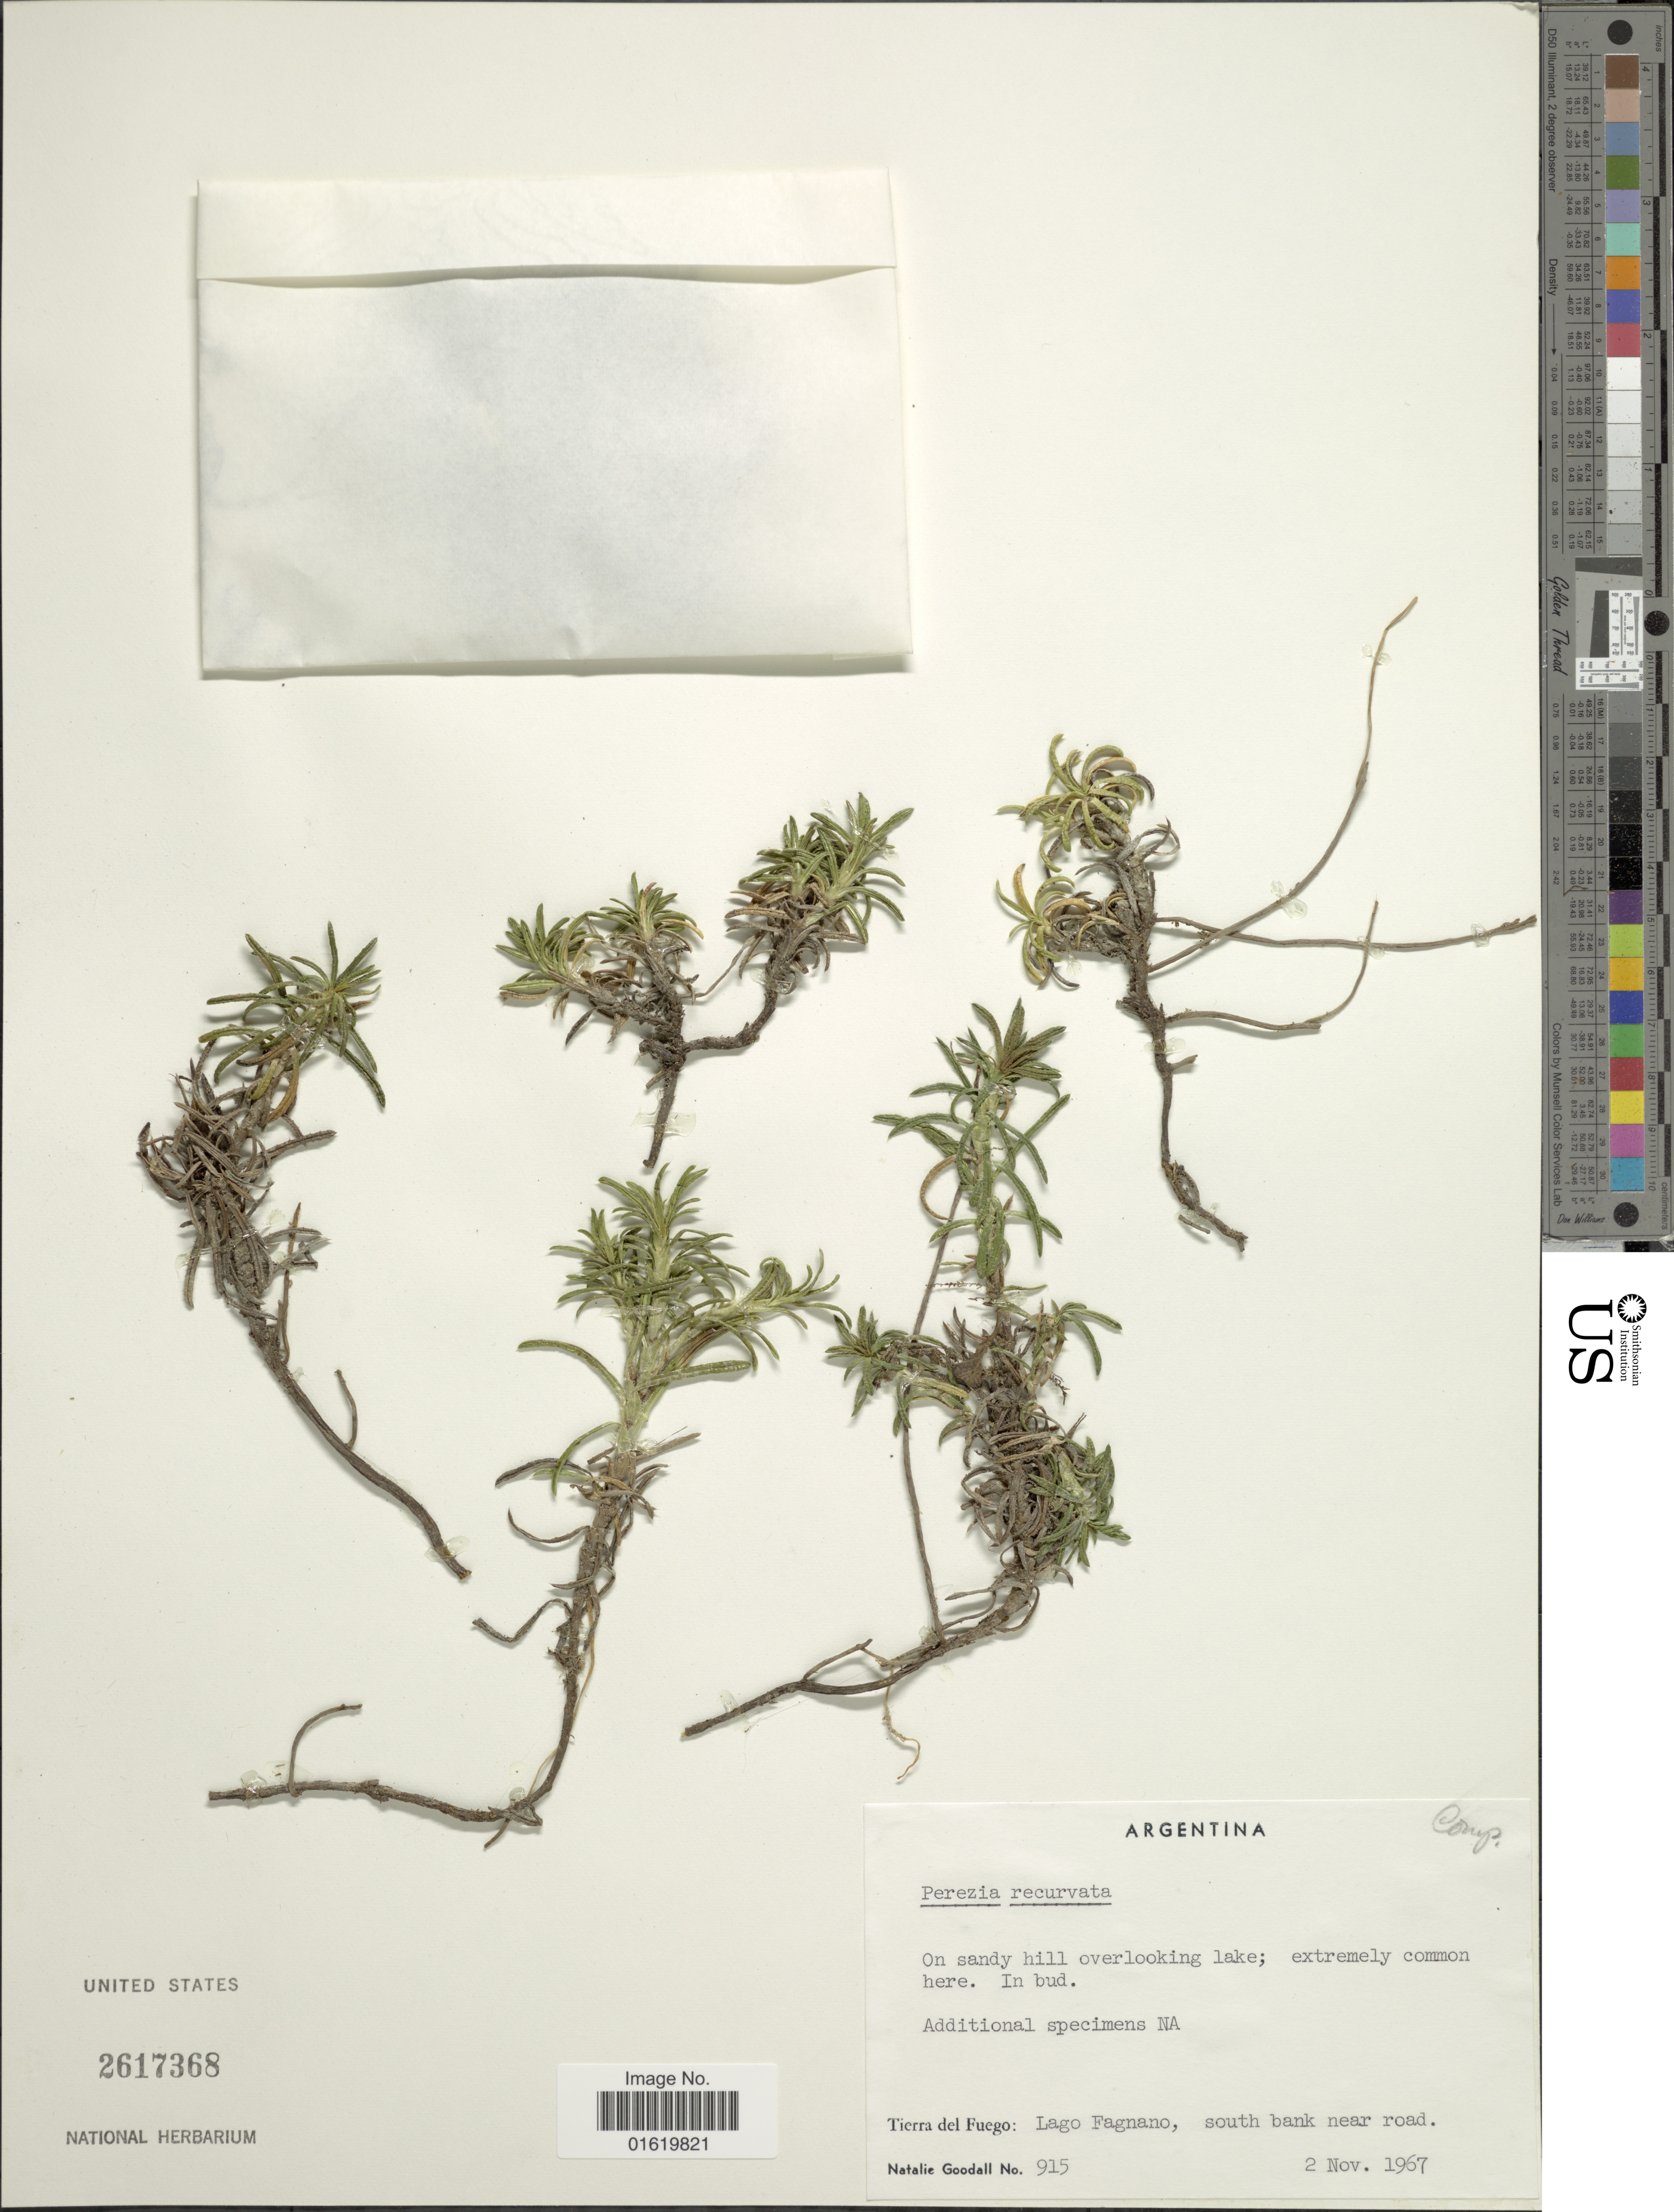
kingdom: Plantae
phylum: Tracheophyta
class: Magnoliopsida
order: Asterales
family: Asteraceae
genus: Perezia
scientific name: Perezia recurvata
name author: Less.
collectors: N. Goodall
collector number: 915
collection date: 1967-11-02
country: Argentina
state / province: Tierra del Fuego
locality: Tierra del Fuego: Lago Fagnano, south bank near road.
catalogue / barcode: US 2617368